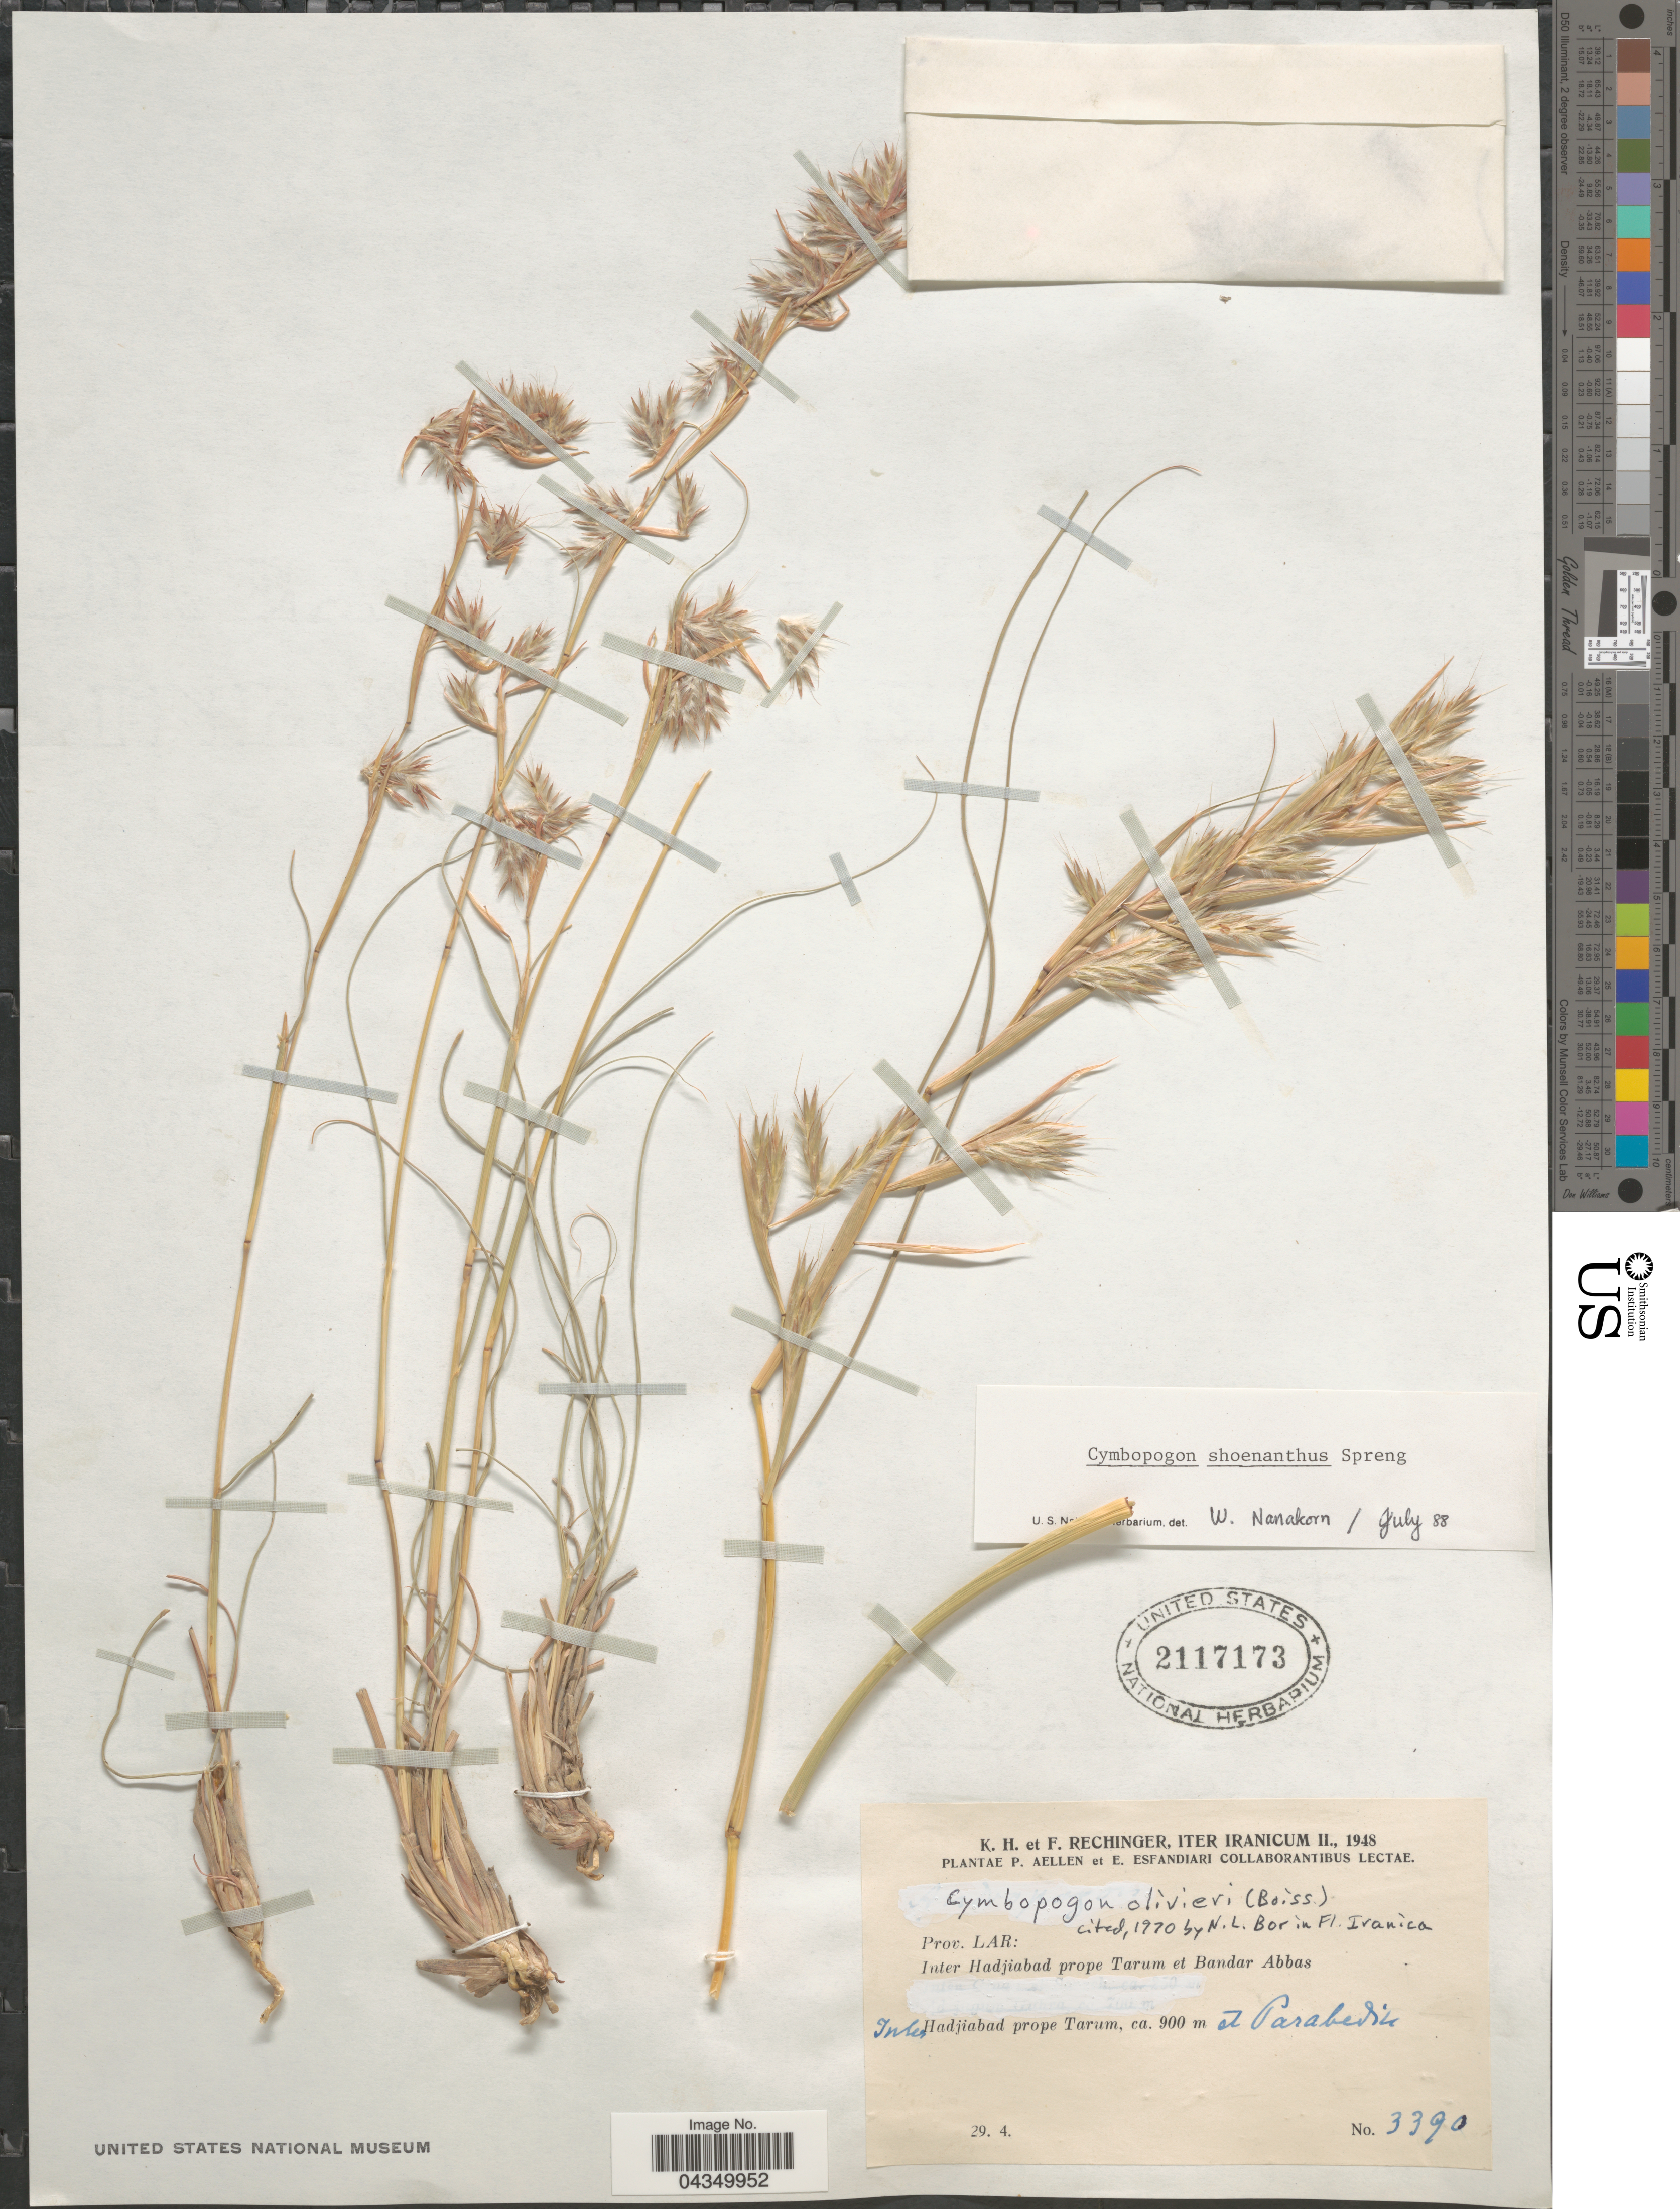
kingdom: Plantae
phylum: Tracheophyta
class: Liliopsida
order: Poales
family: Poaceae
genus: Cymbopogon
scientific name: Cymbopogon iwarancusa subsp. olivieri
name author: (Boiss.) Soenarko & Reinwardtia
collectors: K. H. Rechinger & F. Rechinger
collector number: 3390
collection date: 1948-04-29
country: Iran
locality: Iter Iranicum II., 1948. Prov. Lar: Inter Hadjiabad prope Tarum et Bandar Abbas. Inter Hadjiabad prope Tarum et Parabedin.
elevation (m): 900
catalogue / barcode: US 2117173